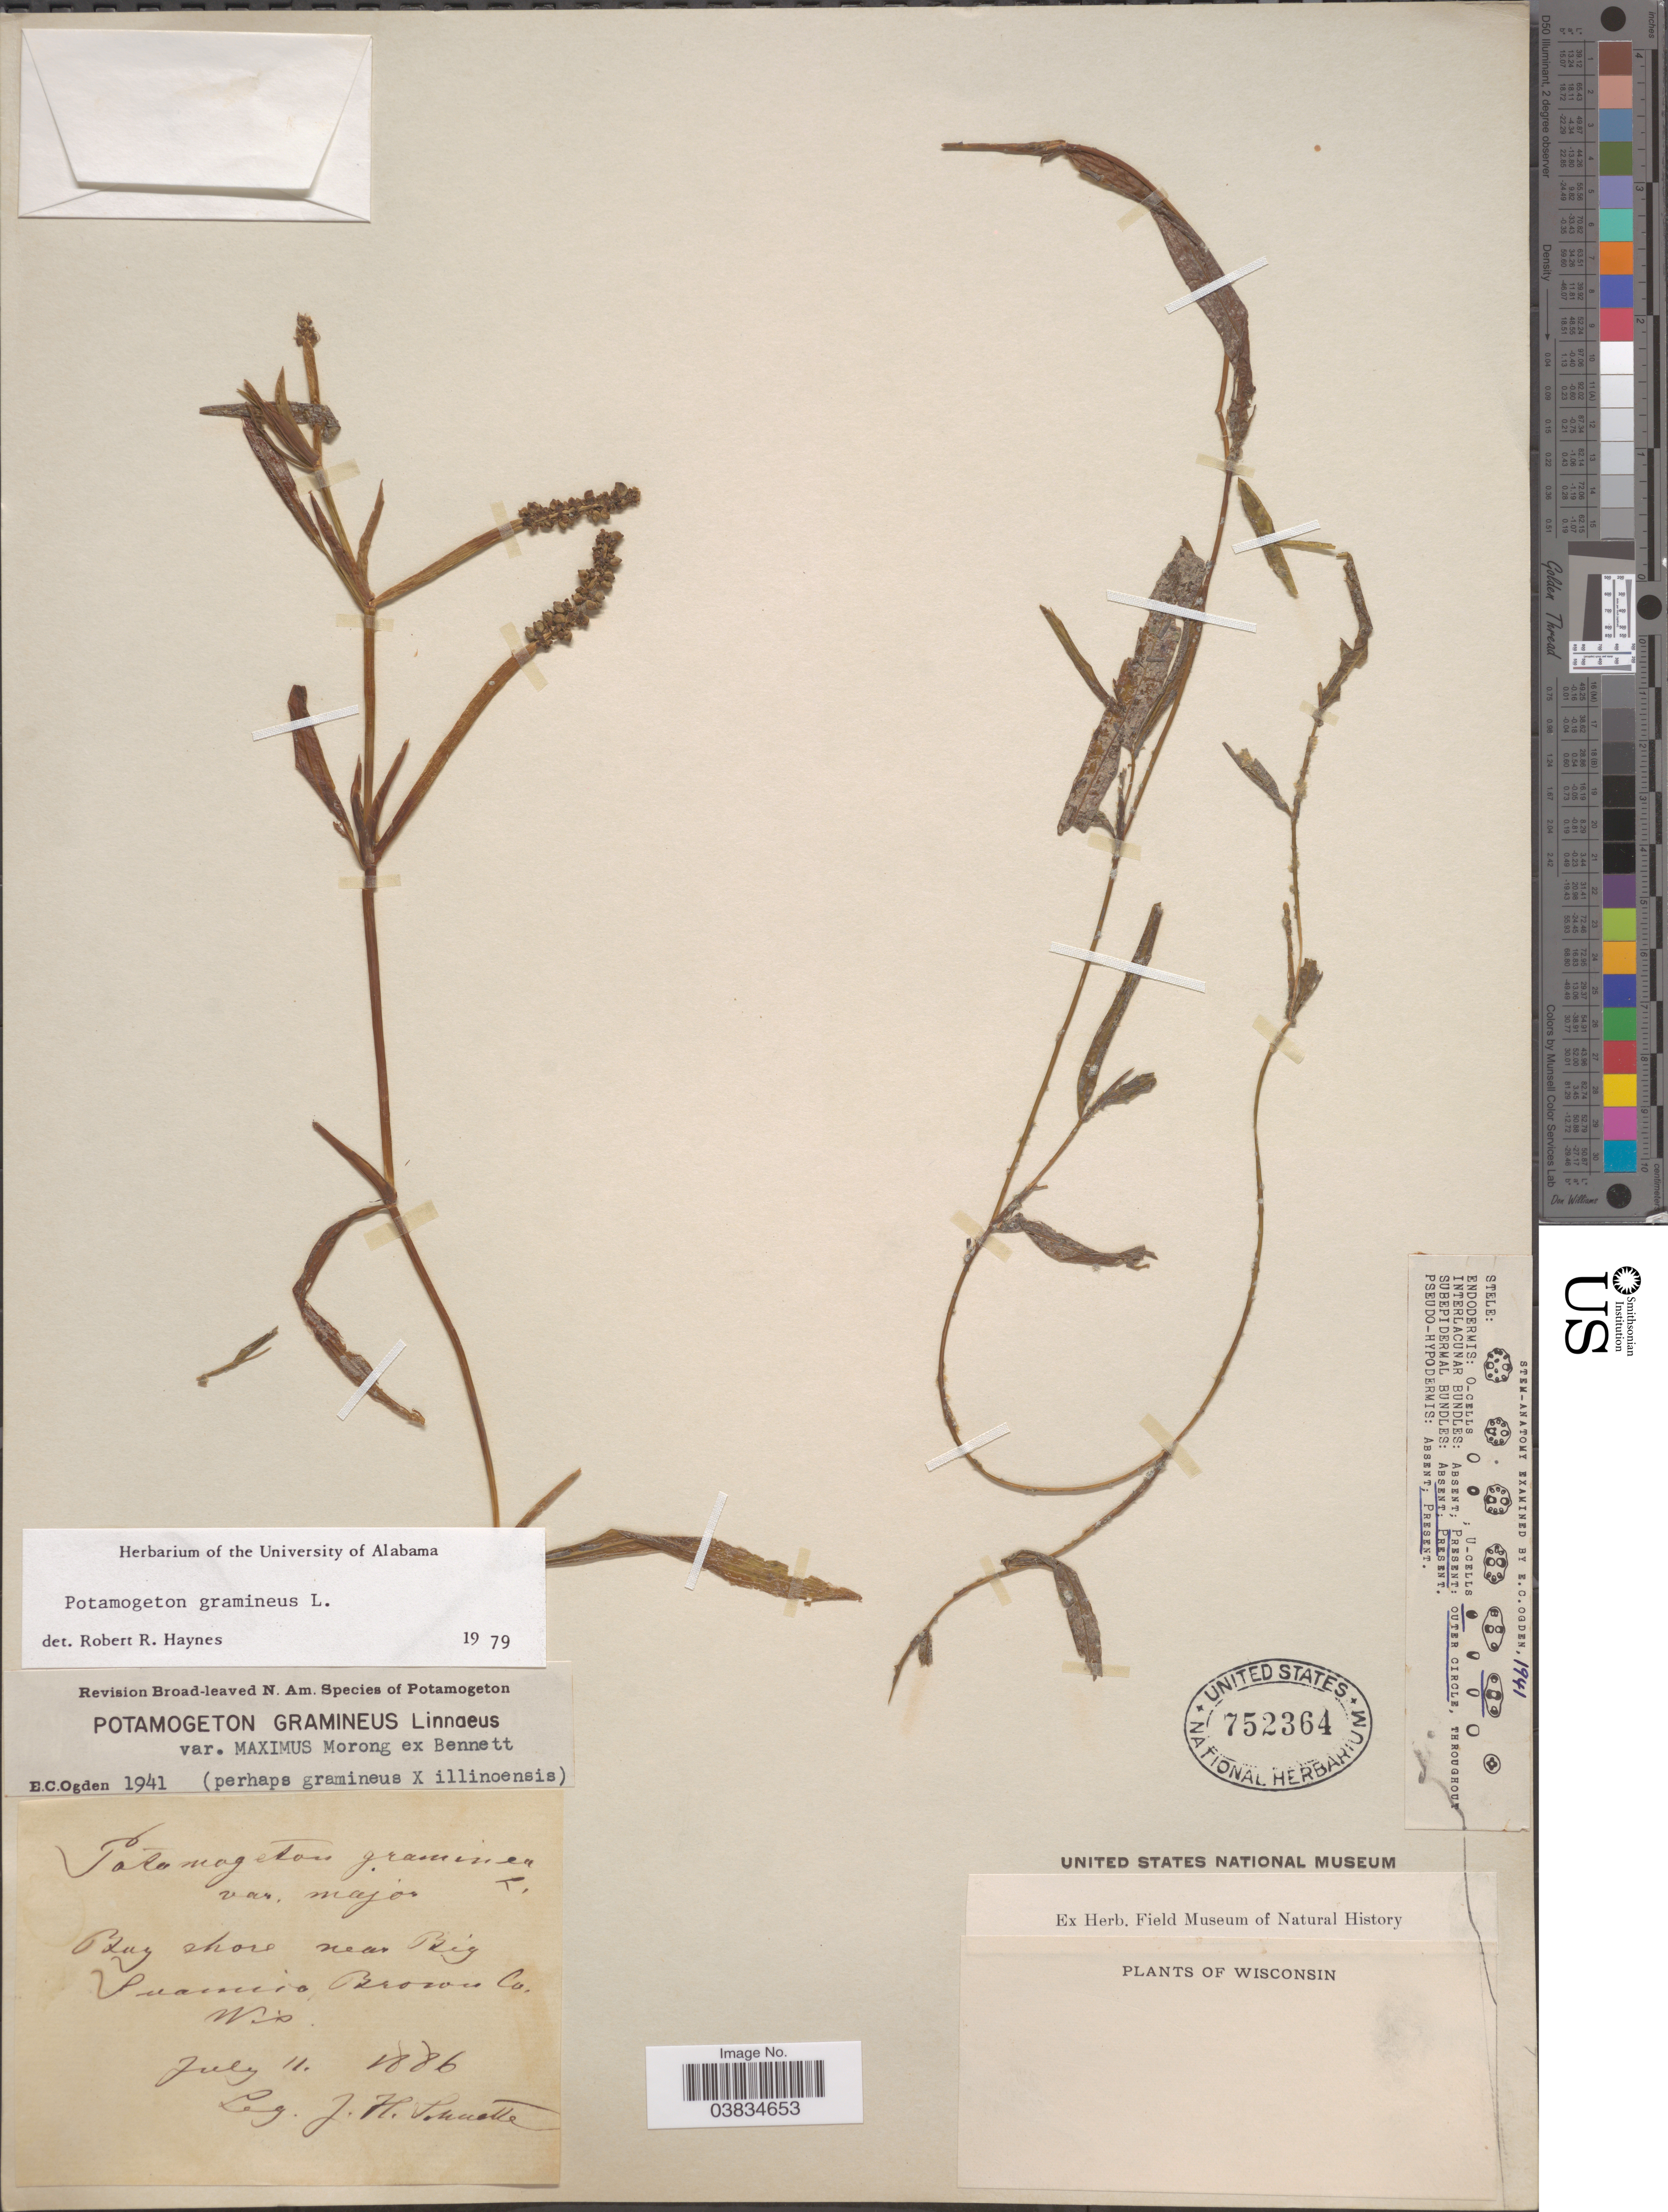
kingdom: Plantae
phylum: Tracheophyta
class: Liliopsida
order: Alismatales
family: Potamogetonaceae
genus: Potamogeton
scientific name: Potamogeton gramineus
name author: L.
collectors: J. H. Schuette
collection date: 1886-07-11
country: United States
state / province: Wisconsin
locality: Bay shore near Big Suamico Brown Co.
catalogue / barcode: US 752364